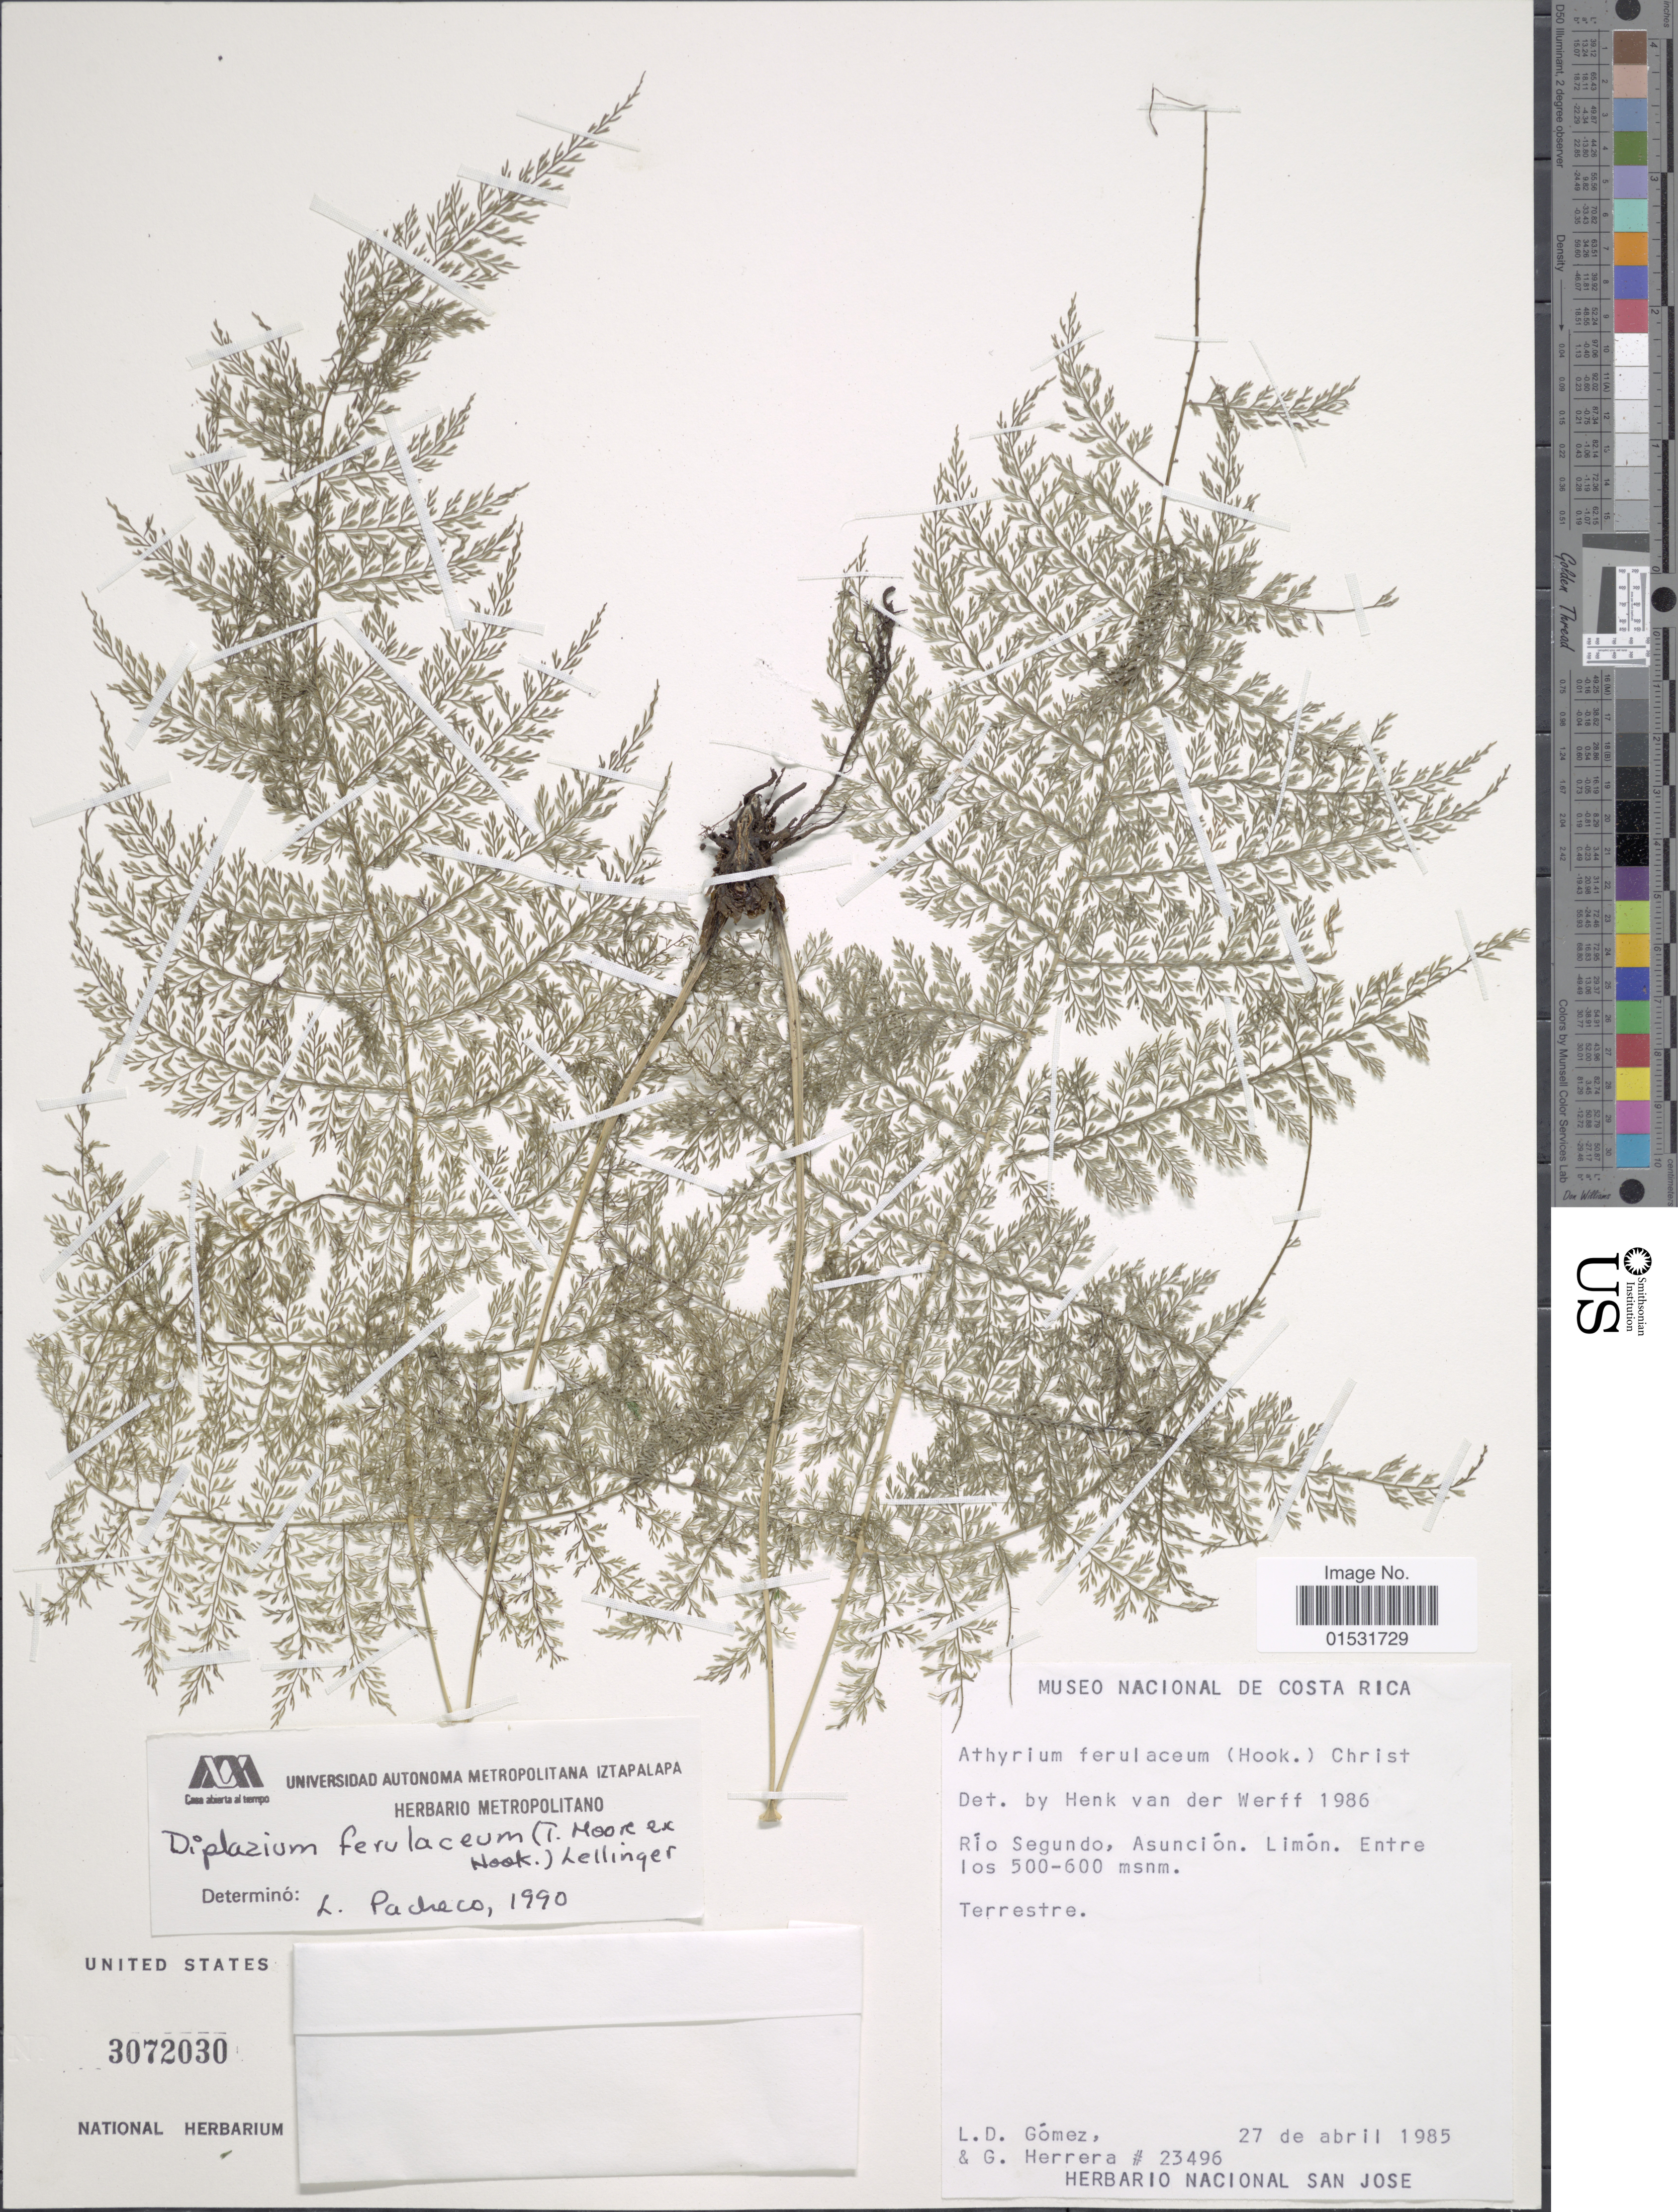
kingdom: Plantae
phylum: Tracheophyta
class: Polypodiopsida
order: Polypodiales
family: Athyriaceae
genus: Diplazium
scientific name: Diplazium ferulaceum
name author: (T. Moore ex Hook.) Lellinger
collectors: L. Gomez & G. Herrera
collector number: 23496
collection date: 1985-04-27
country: Costa Rica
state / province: Limón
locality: Rio Segundo, Asuncion.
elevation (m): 500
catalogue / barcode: US 3072030